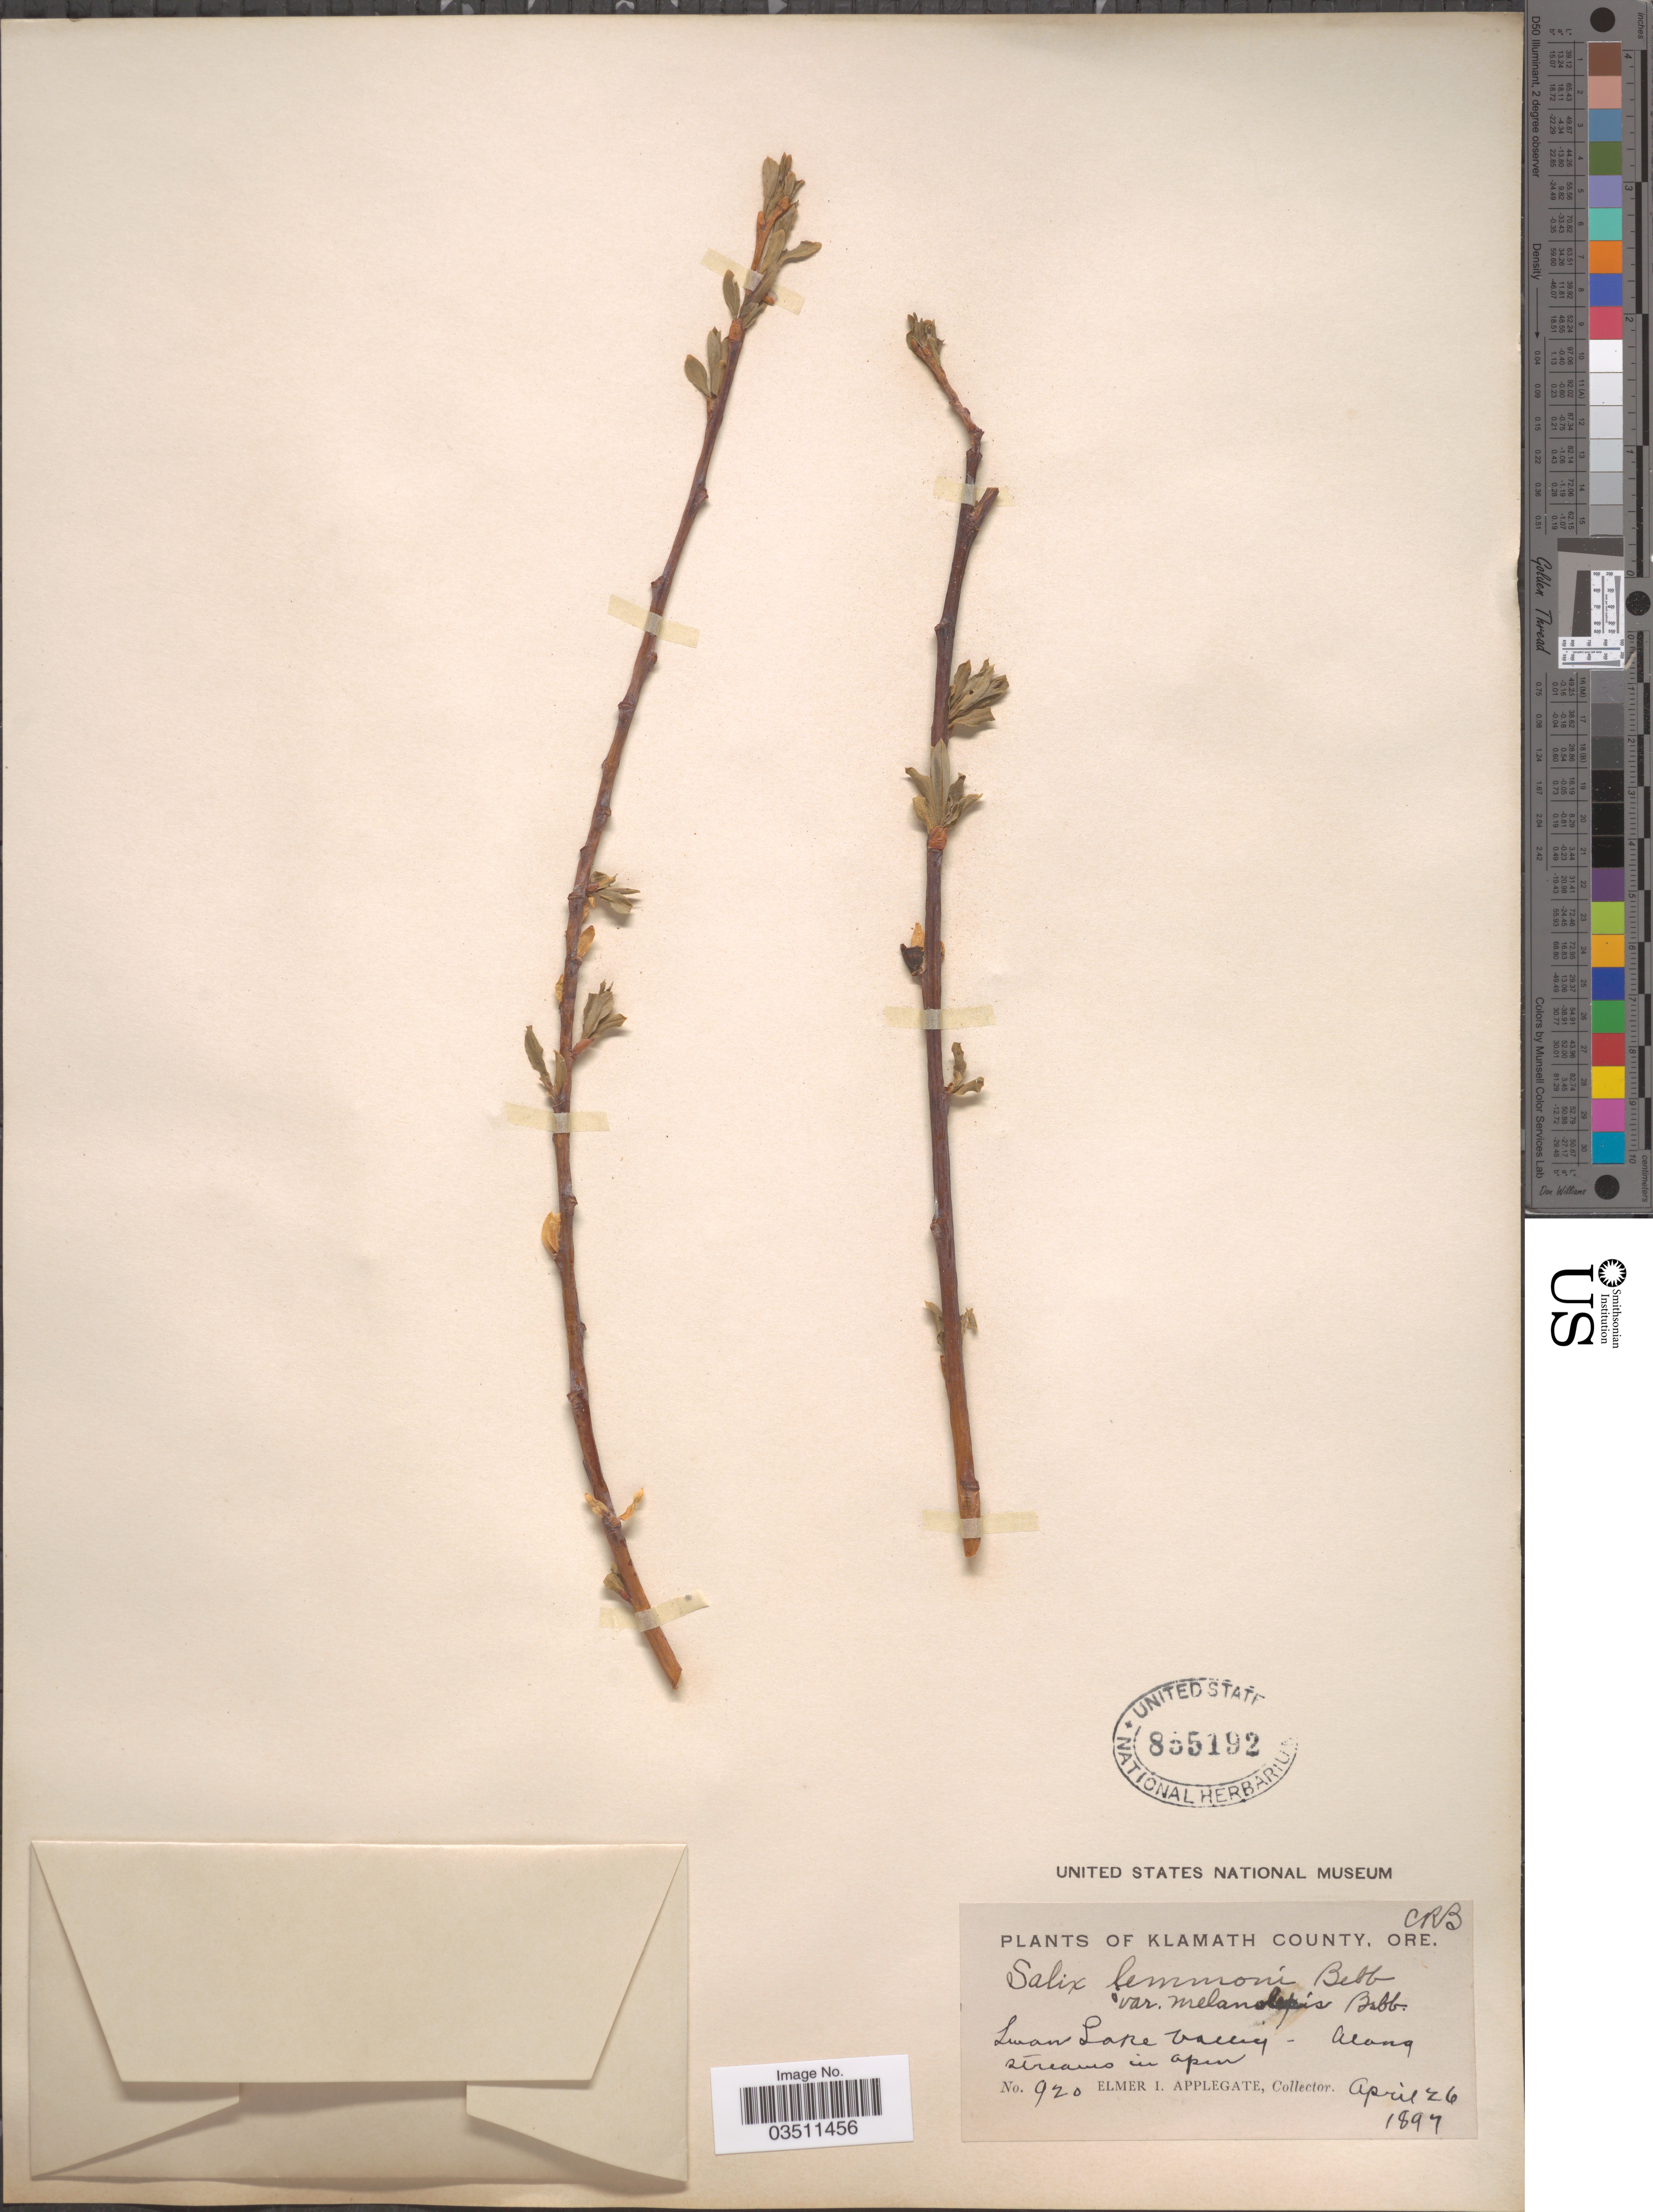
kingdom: Plantae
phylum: Tracheophyta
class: Magnoliopsida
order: Malpighiales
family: Salicaceae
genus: Salix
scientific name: Salix lemmonii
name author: Bebb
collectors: E. I. Applegate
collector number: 920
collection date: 1897-04-26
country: United States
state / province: Oregon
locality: Klamath County, Swan Lake Valley. Along streams in open.